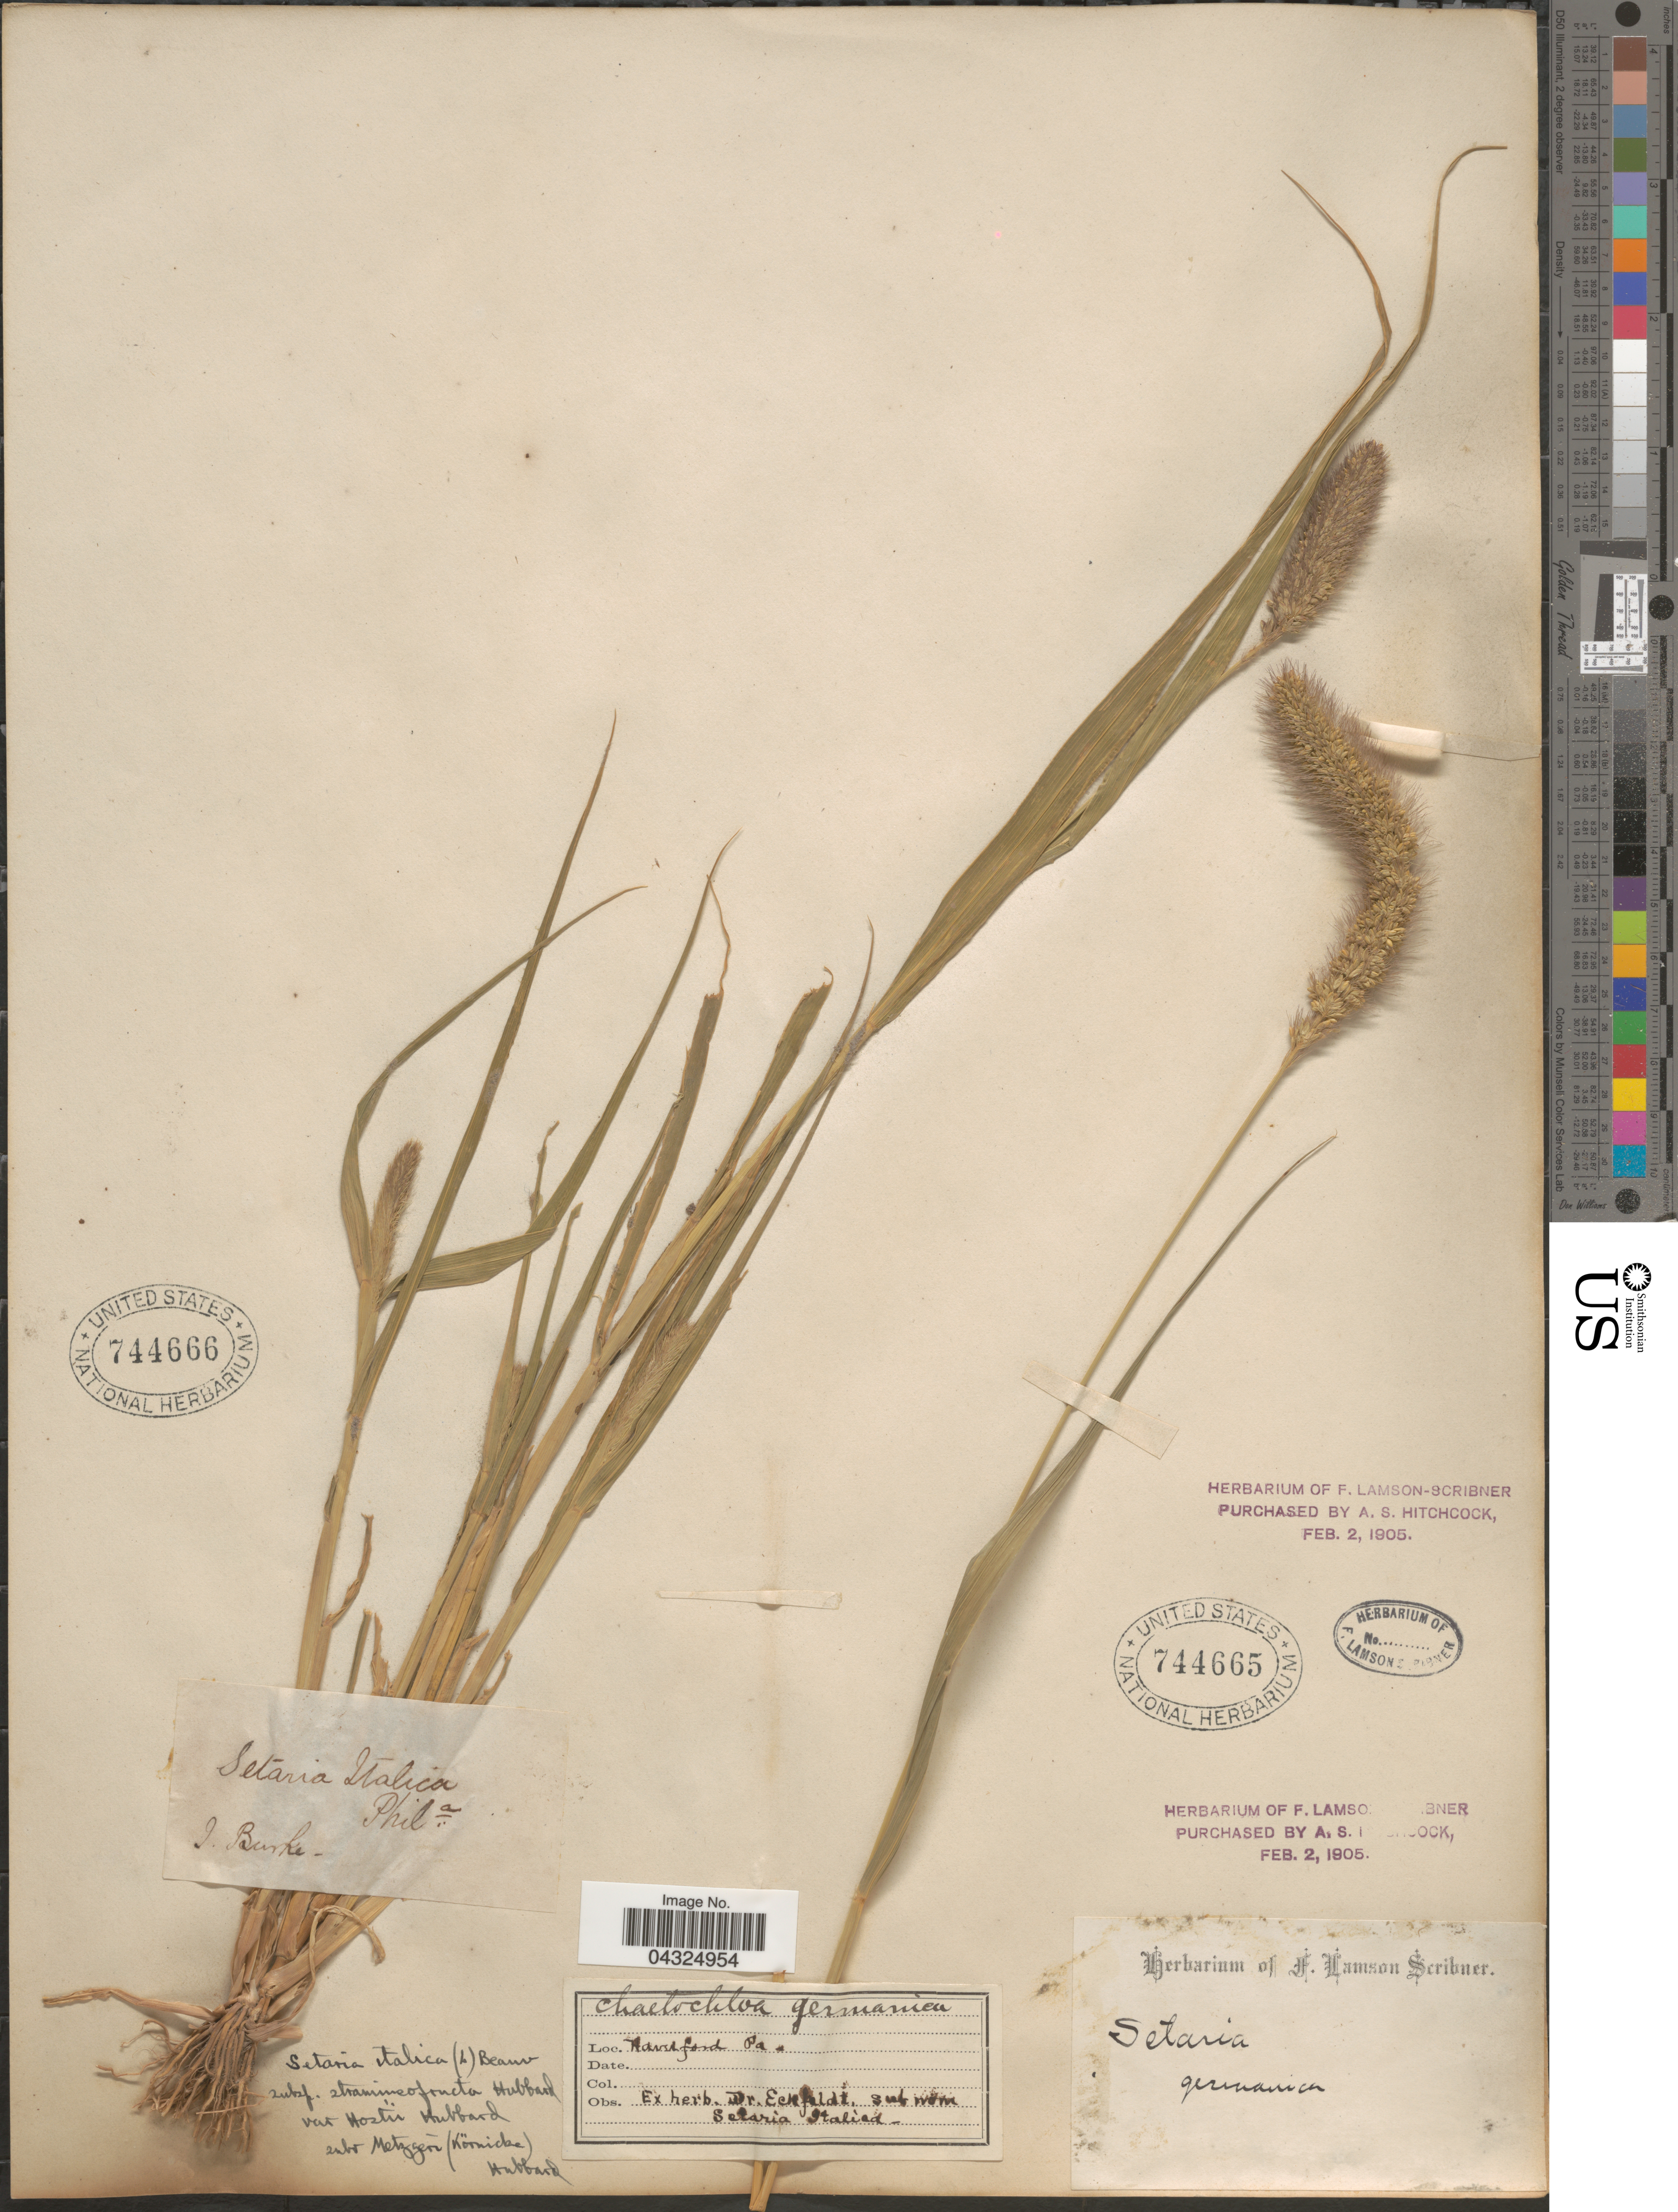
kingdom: Plantae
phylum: Tracheophyta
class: Liliopsida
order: Poales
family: Poaceae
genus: Setaria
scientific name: Setaria italica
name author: (L.) P. Beauv.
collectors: ex herb. F. Lamson Scribner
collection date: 1905-02-02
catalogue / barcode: US 744665-2